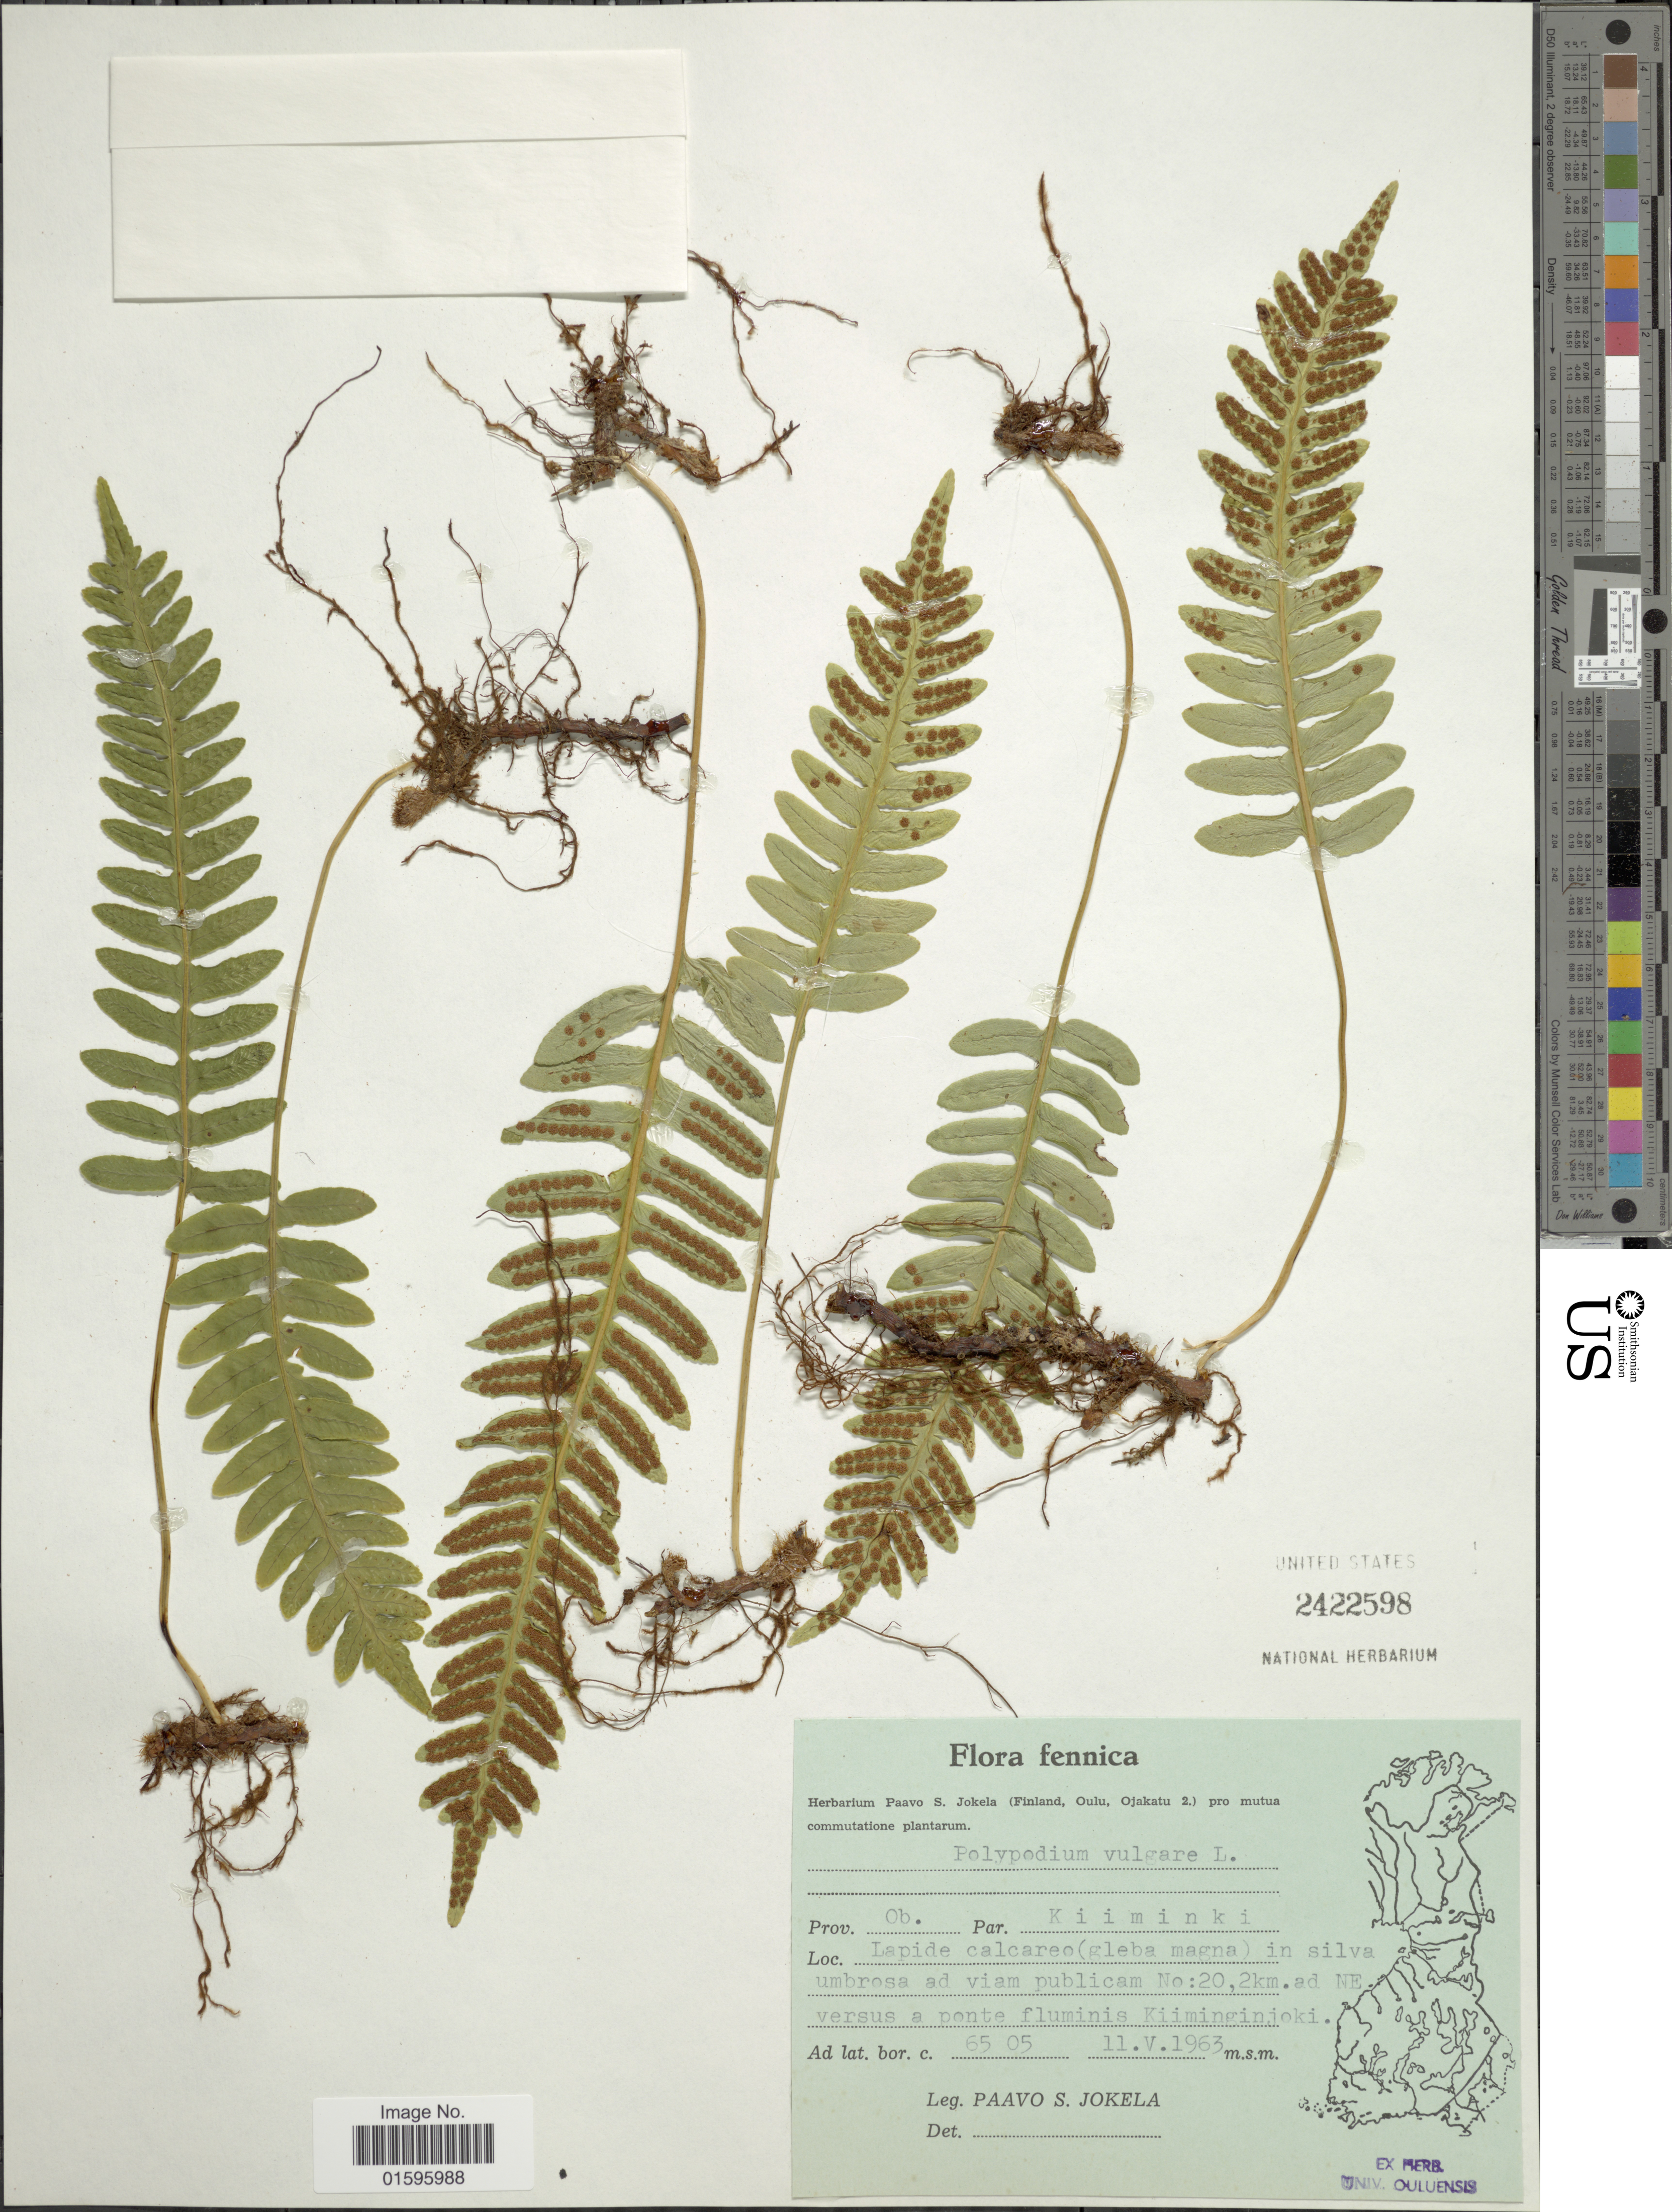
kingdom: Plantae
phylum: Tracheophyta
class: Polypodiopsida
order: Polypodiales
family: Polypodiaceae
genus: Polypodium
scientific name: Polypodium vulgare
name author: L.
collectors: P. Jokela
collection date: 1963-05-11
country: Finland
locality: Fennica, Prov. Ob., Par. Kiiminki, Lapide calcareo (gleba magna), 2 km ad NE versus a ponte fluminis Kiiminginjoki. At. lat. bor. 65 05.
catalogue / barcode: US 2422598